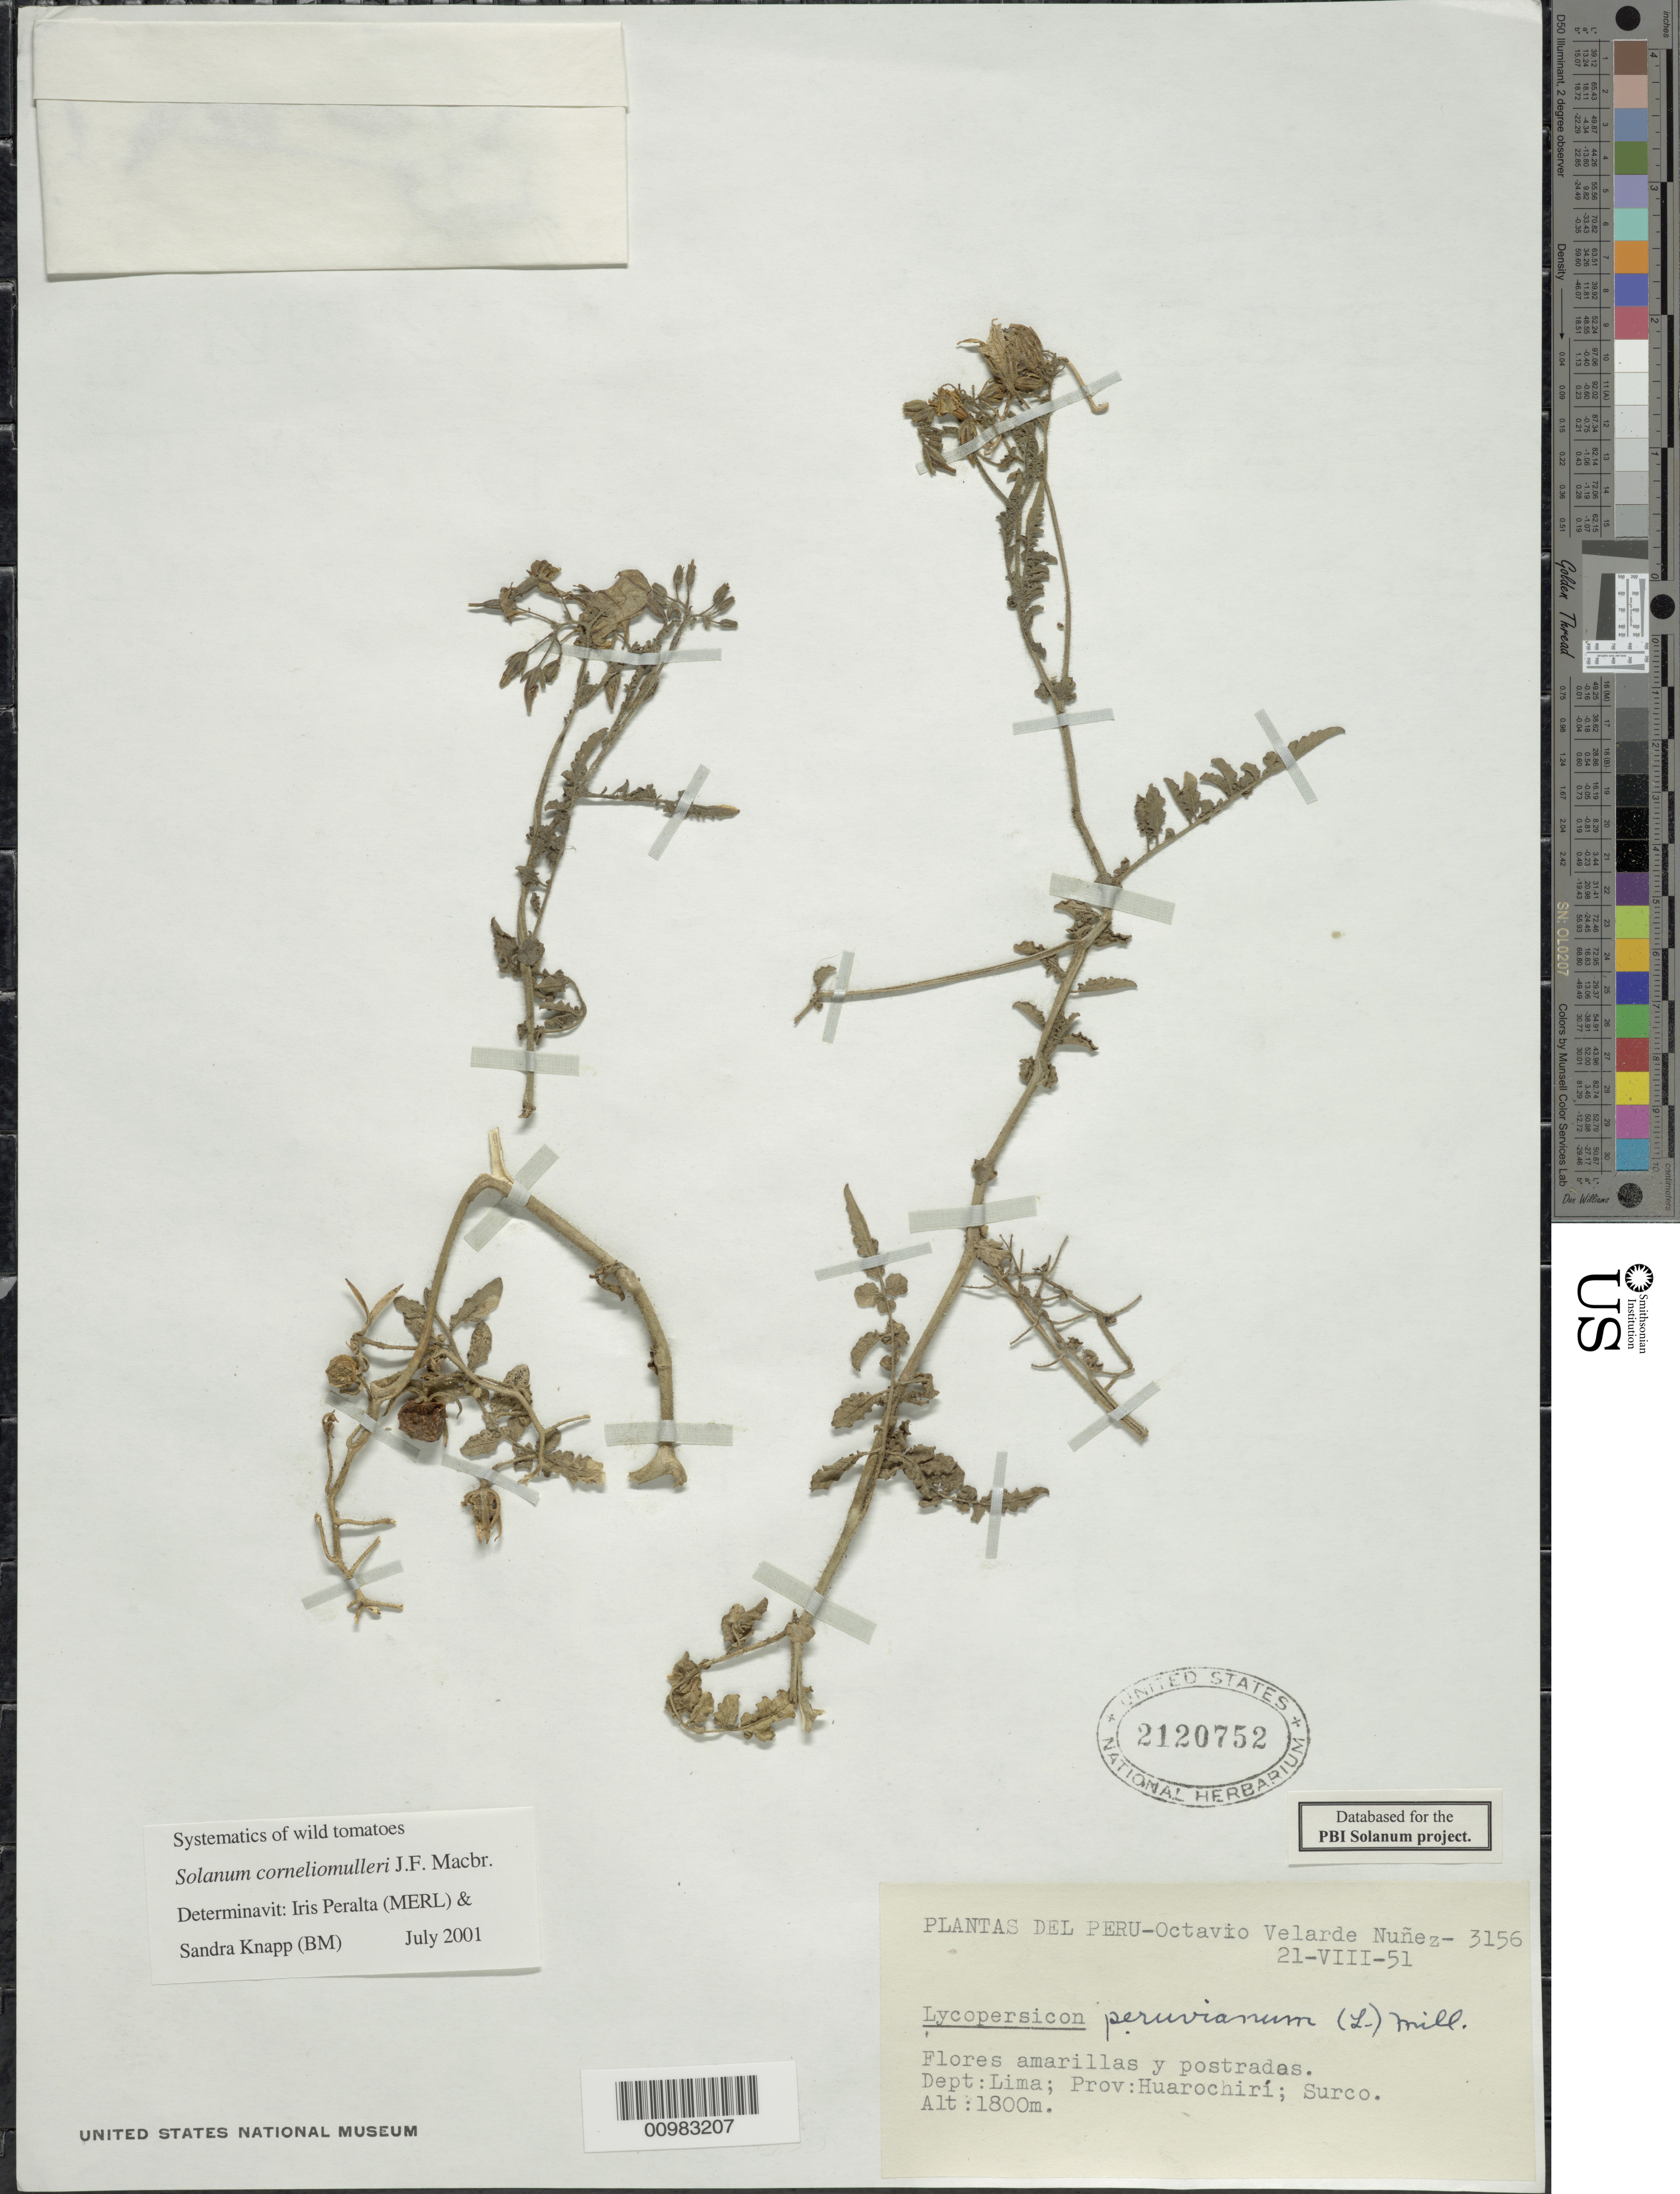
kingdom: Plantae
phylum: Tracheophyta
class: Magnoliopsida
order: Solanales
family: Solanaceae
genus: Solanum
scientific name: Solanum corneliomulleri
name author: J.F. Macbr.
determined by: Peralta, Iris E.; Knapp, S. D.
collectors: O. Nuñez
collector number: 3156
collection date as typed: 21 Aug 1951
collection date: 1951-08-21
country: Peru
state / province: Lima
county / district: Huarochirí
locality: Surco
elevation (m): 1800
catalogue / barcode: US 2120752